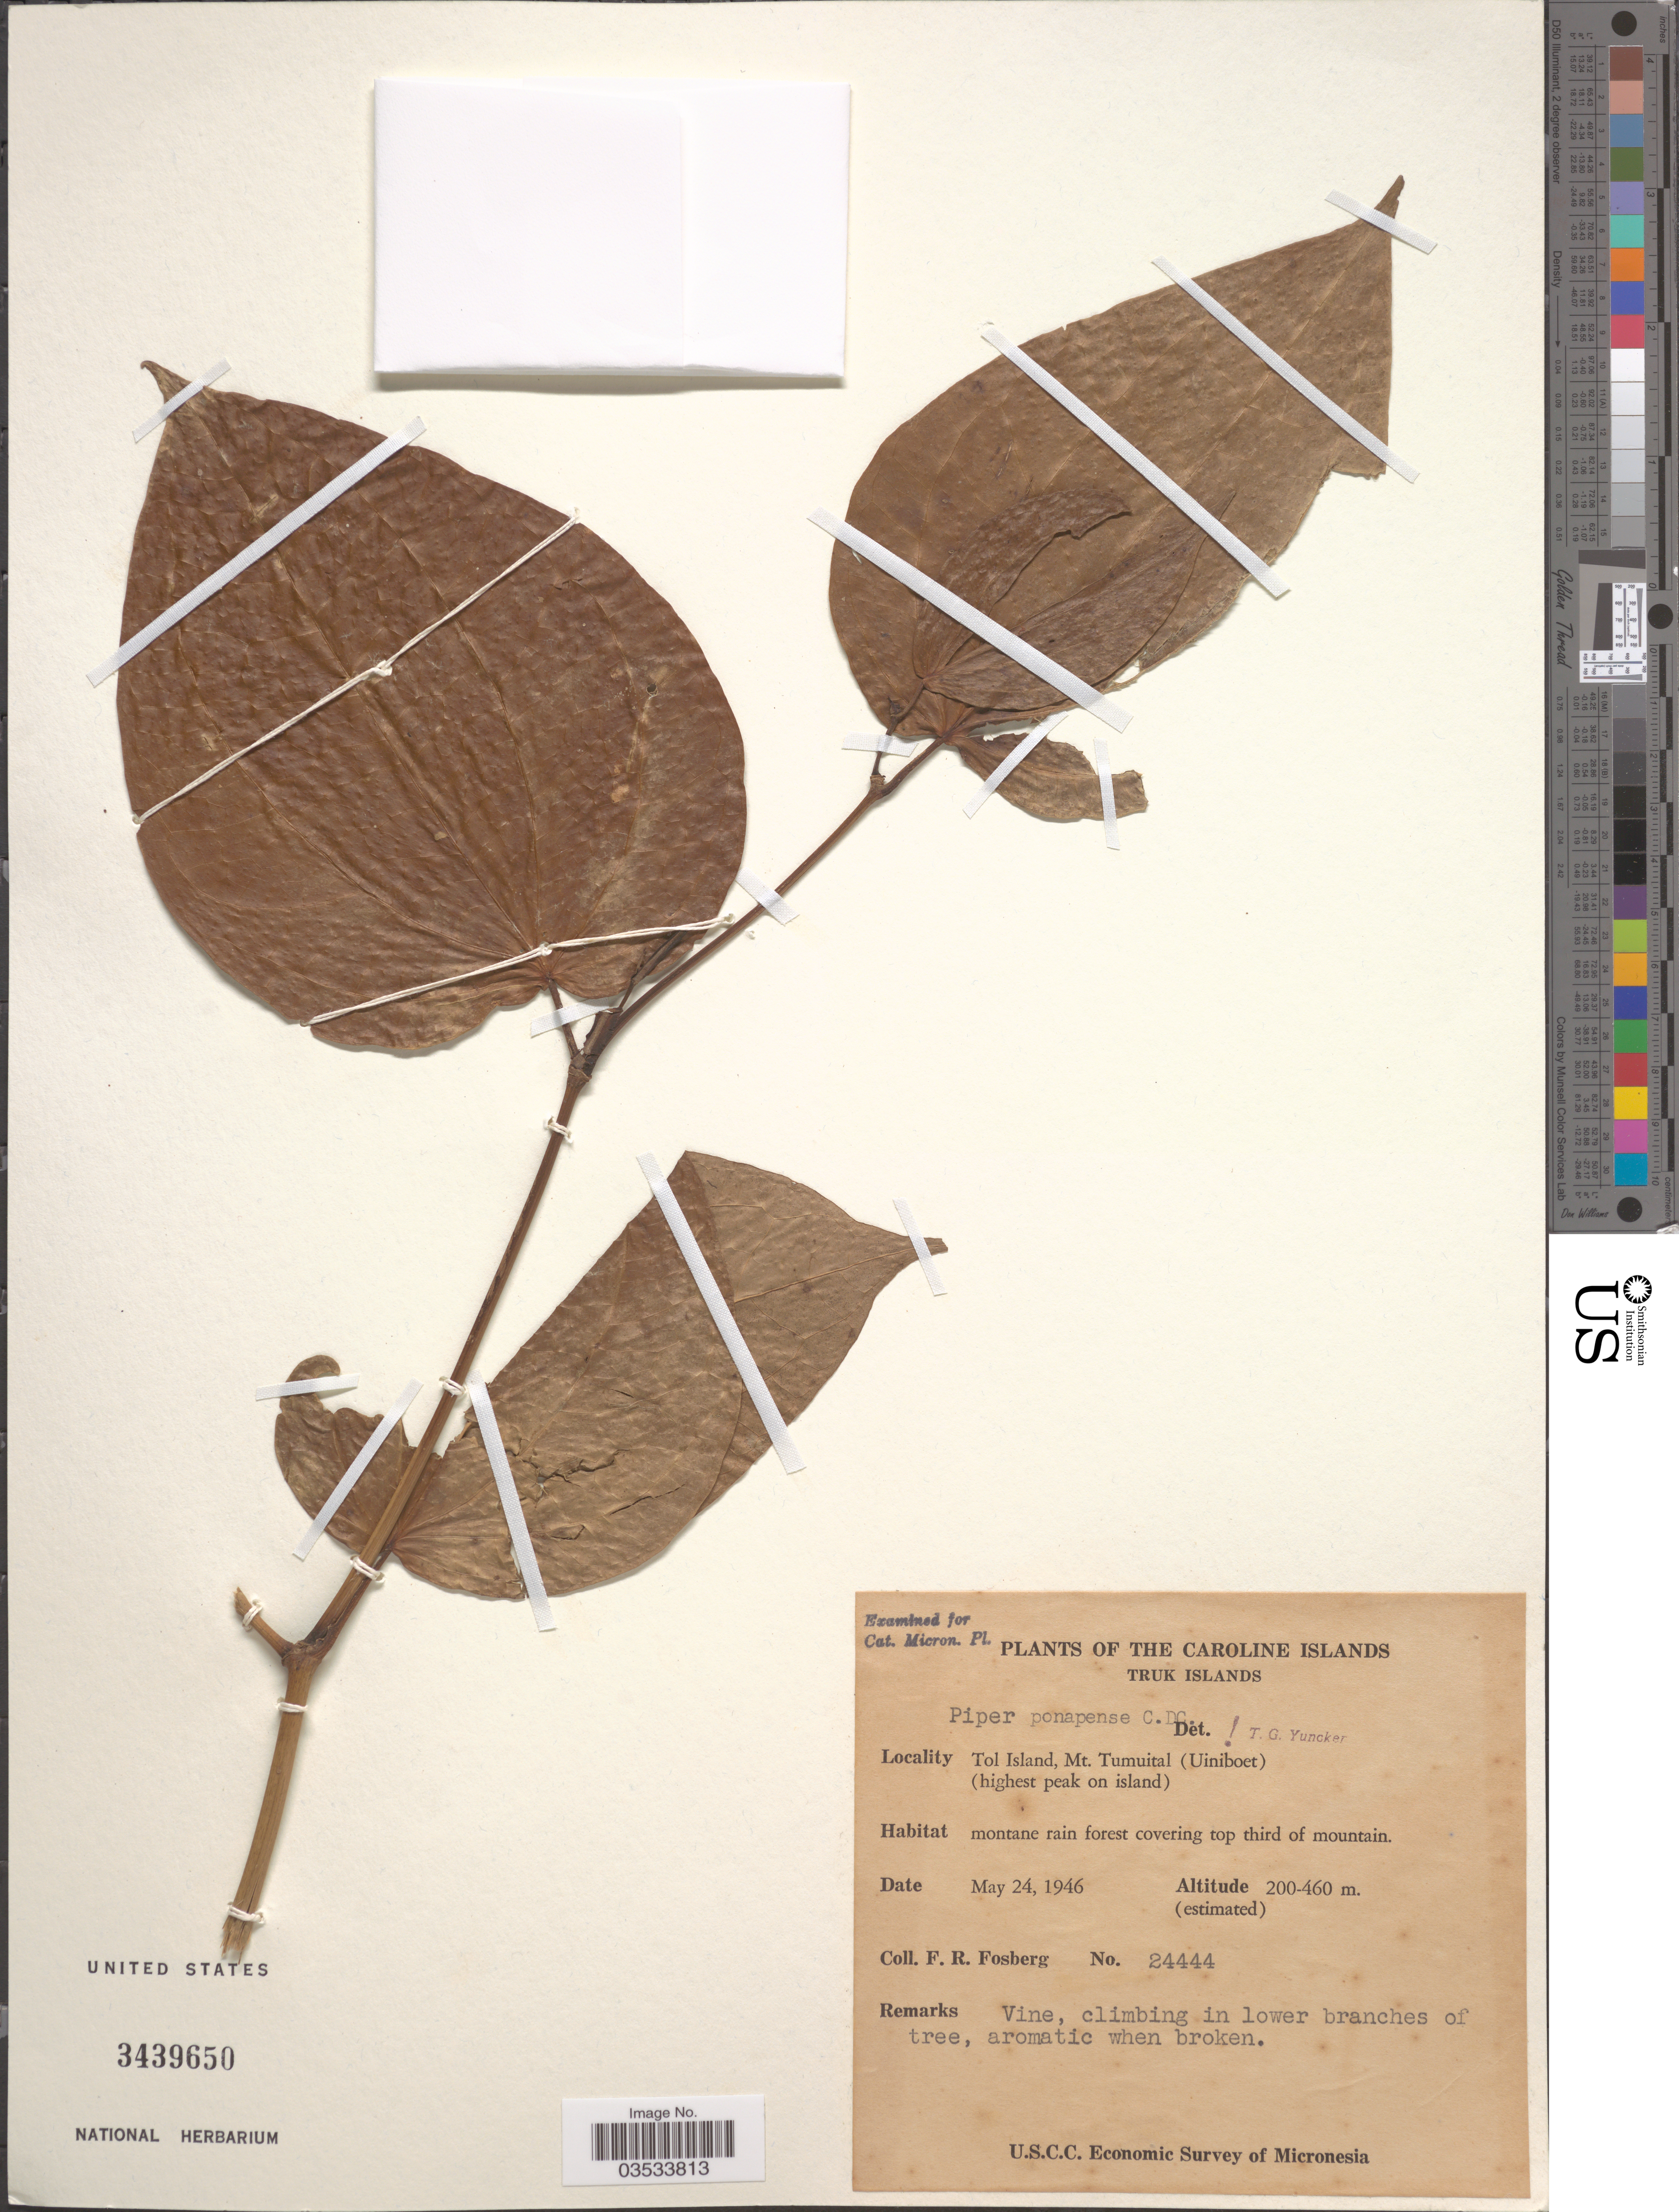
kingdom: Plantae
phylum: Tracheophyta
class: Magnoliopsida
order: Piperales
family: Piperaceae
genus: Piper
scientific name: Piper ponapense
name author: C. DC.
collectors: F. R. Fosberg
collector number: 24444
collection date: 1946-05-24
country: Micronesia, Federated States of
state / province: Truk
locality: Caroline Islands. Truk Islands. Tol Island, Mt. Tumuital (Uiniboet) (highest peak on island).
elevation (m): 200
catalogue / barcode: US 3439650